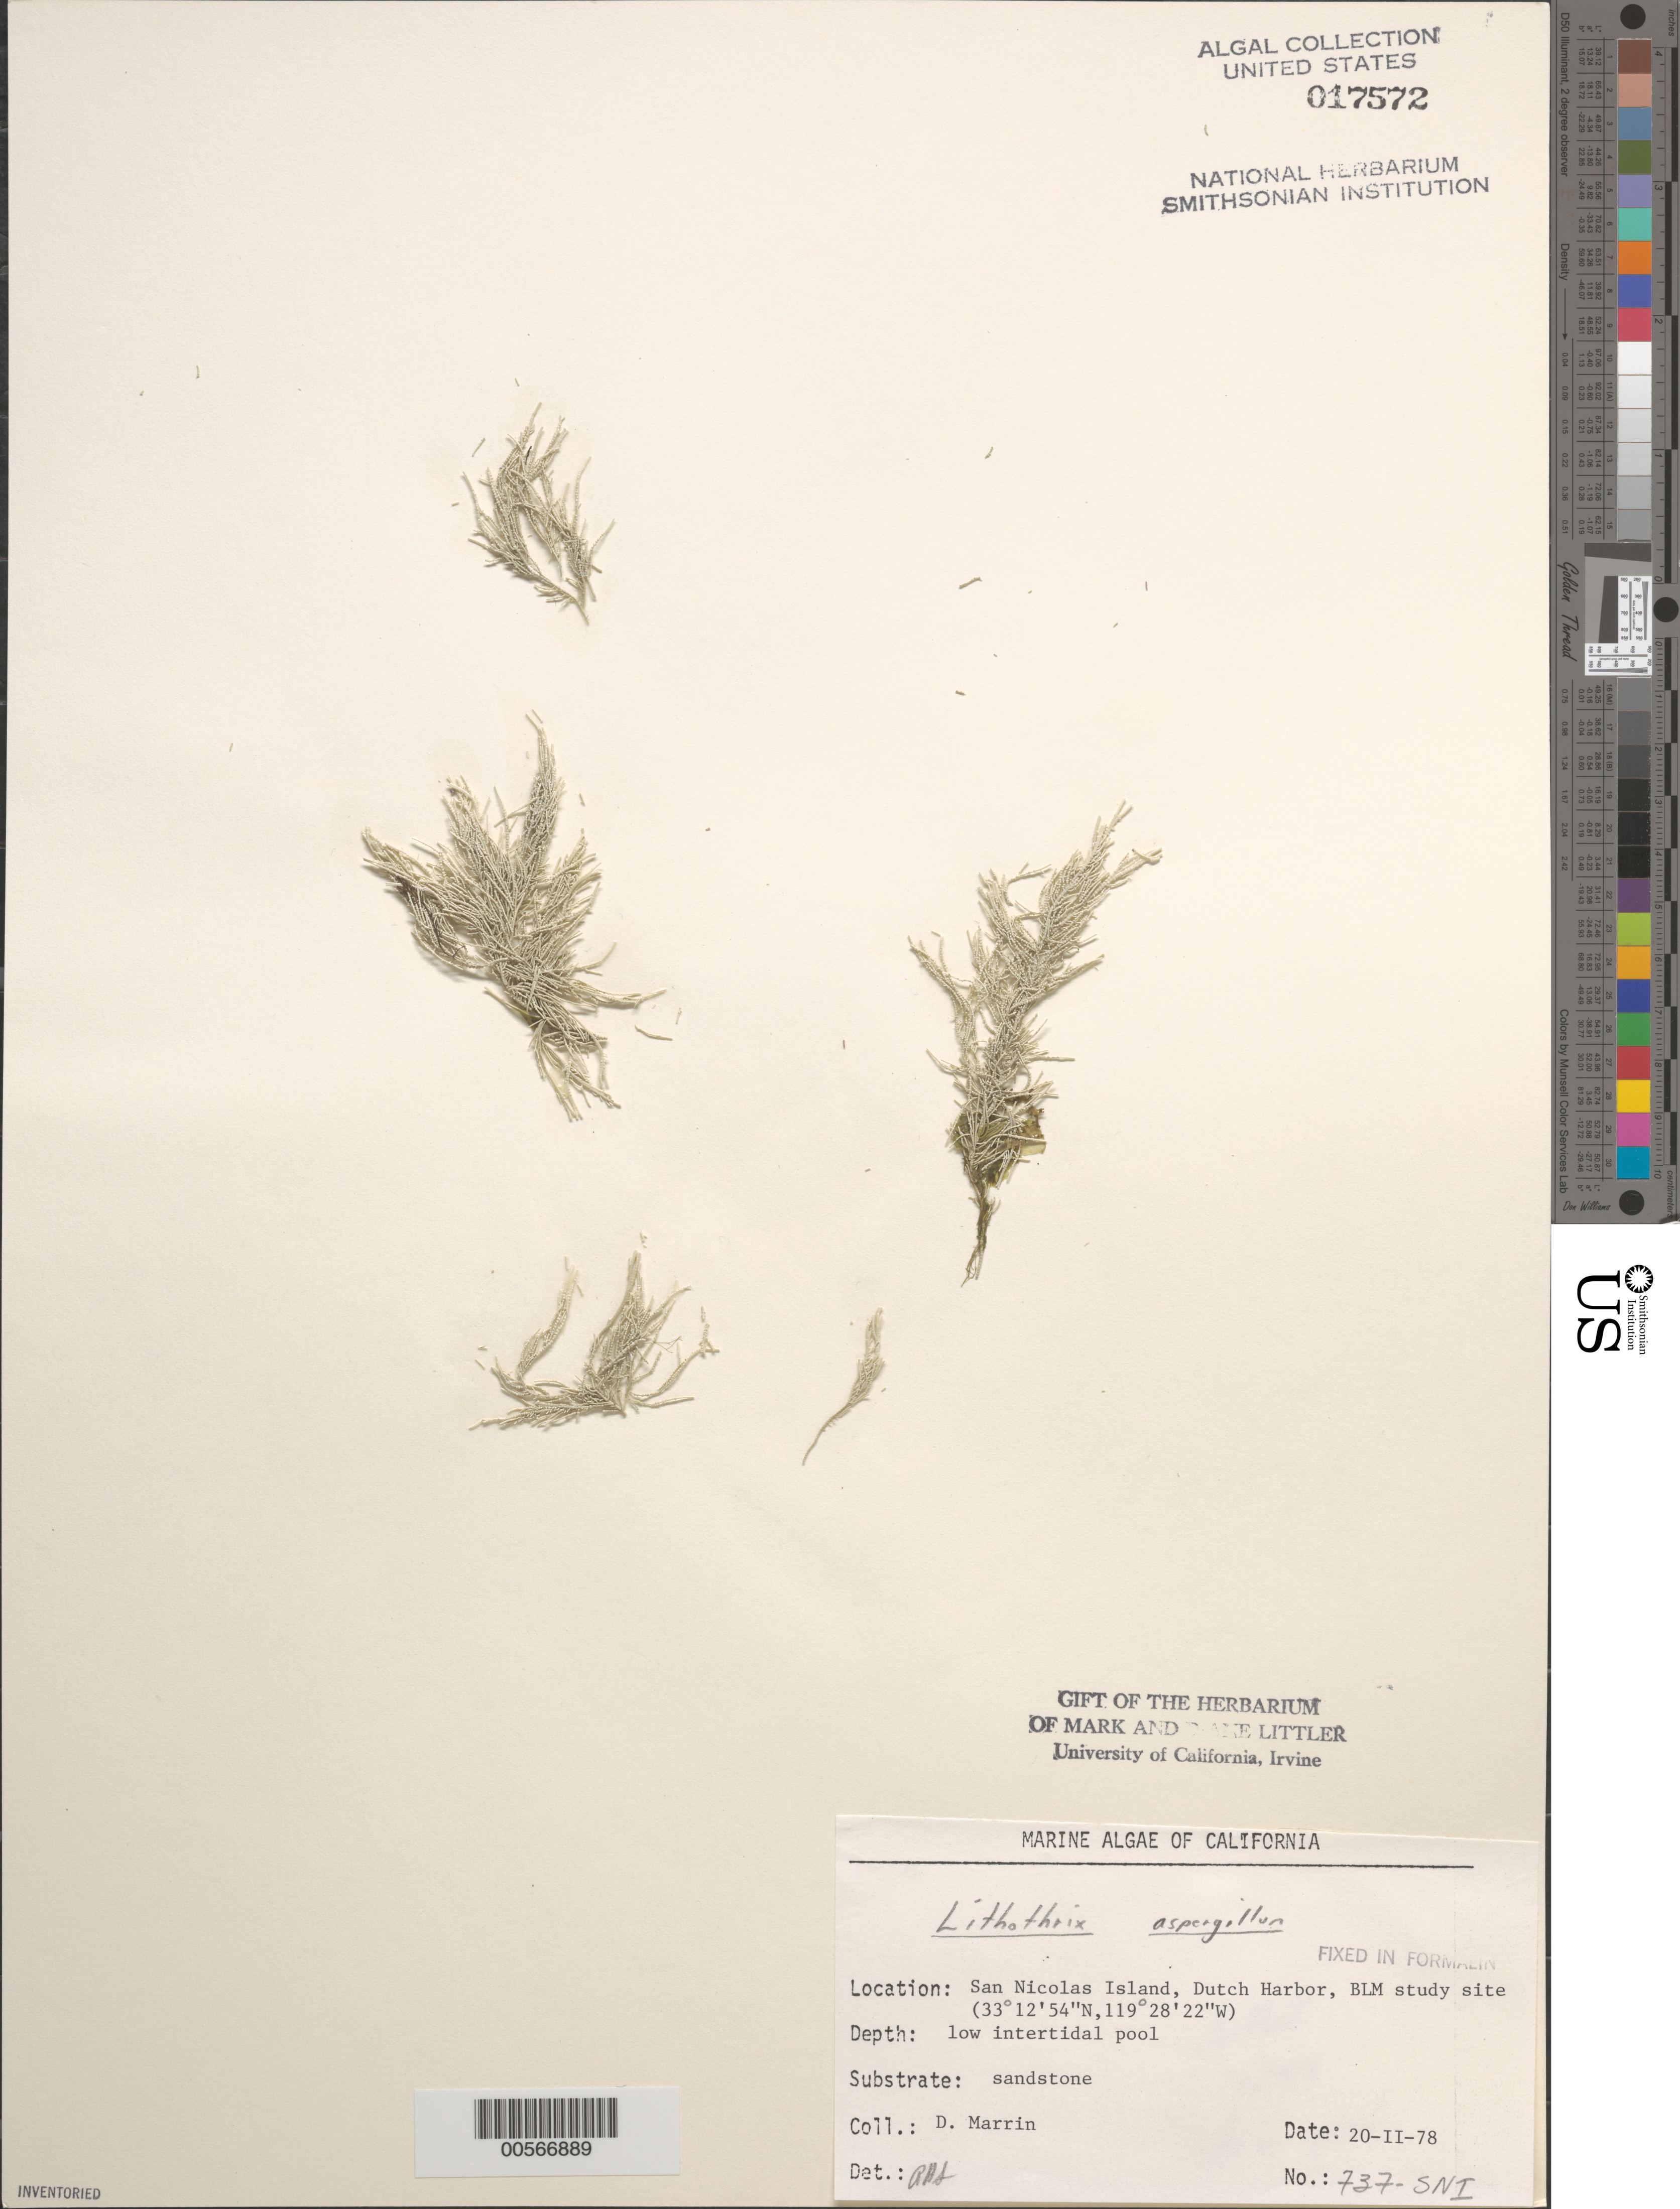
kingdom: Plantae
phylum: Rhodophyta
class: Florideophyceae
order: Corallinales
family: Lithophyllaceae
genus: Lithothrix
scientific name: Lithothrix aspergillum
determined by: Sims, Robert H.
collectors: D. Marrin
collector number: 737-SNI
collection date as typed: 20 Feb 1978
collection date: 1978-02-20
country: United States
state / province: California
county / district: Ventura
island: San Nicolas Island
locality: Dutch Harbor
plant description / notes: BLM-SOCALBIGHT Rocky Intertidal Survey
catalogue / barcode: US 17572